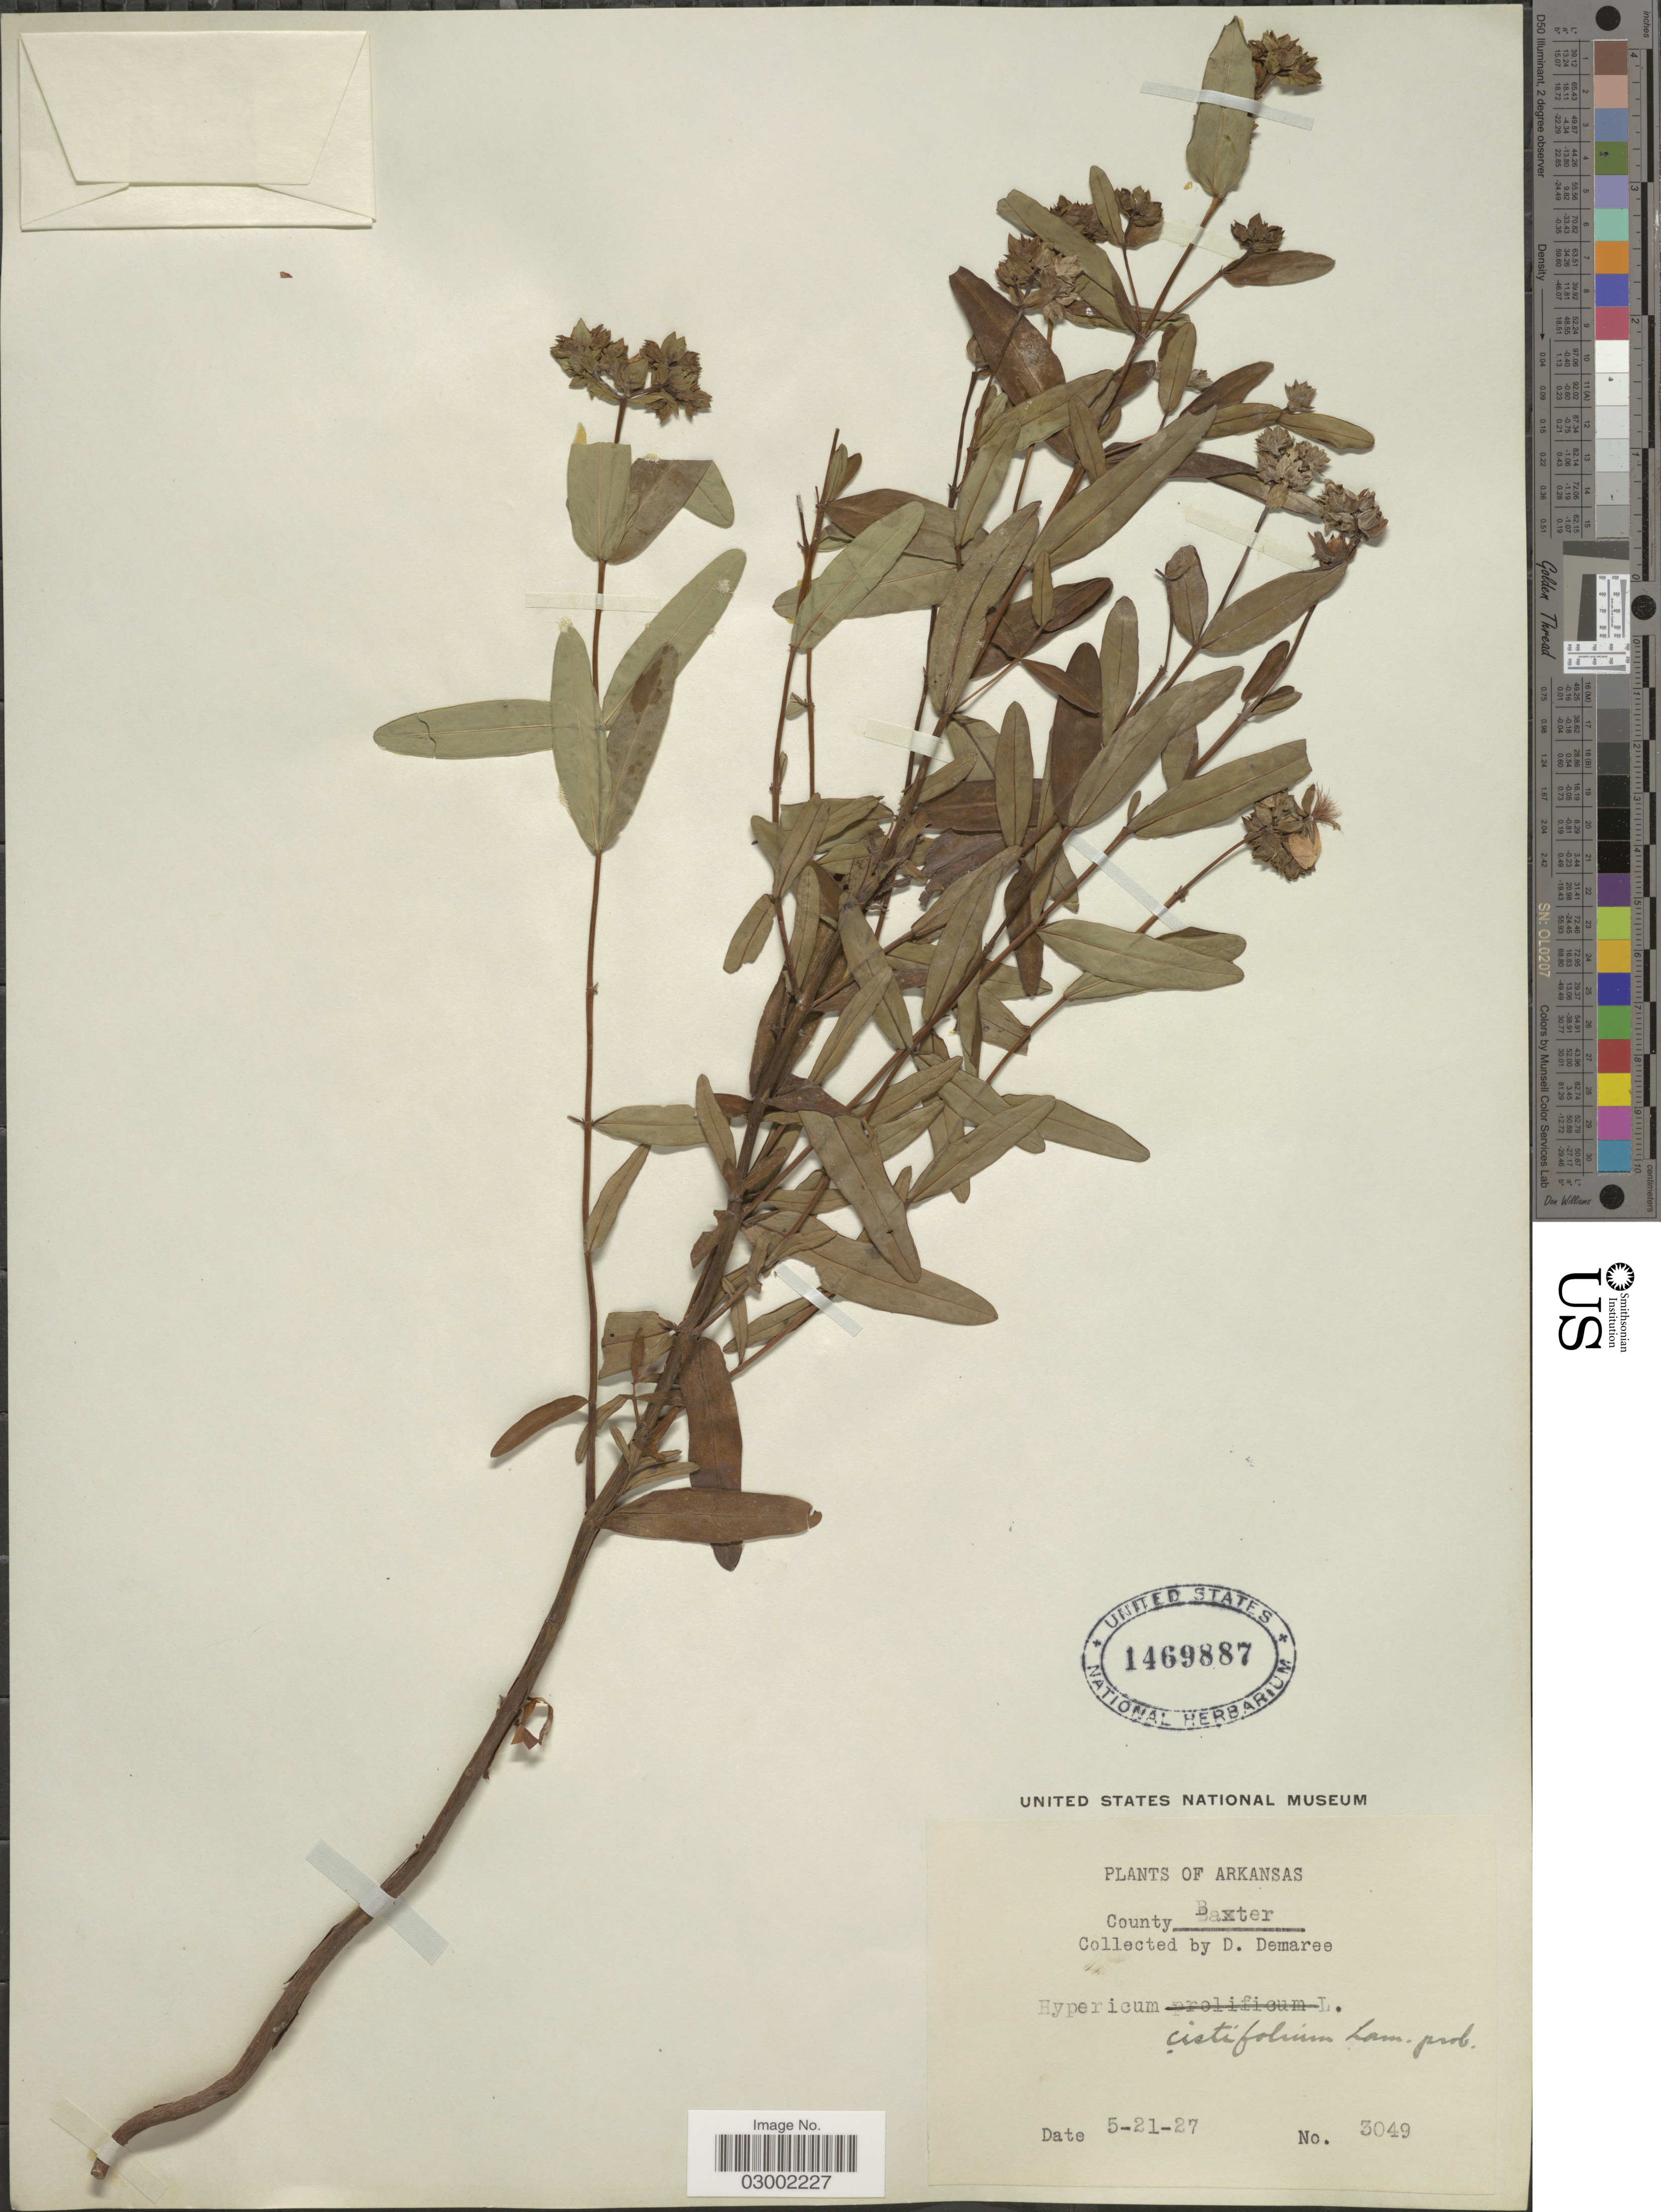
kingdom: Plantae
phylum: Tracheophyta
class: Magnoliopsida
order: Malpighiales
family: Hypericaceae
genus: Hypericum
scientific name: Hypericum prolificum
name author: L.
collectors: D. Demaree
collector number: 3049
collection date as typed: Transcribed d/m/y: 21/5/27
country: United States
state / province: Arkansas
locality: County Baxter.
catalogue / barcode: US 1469887